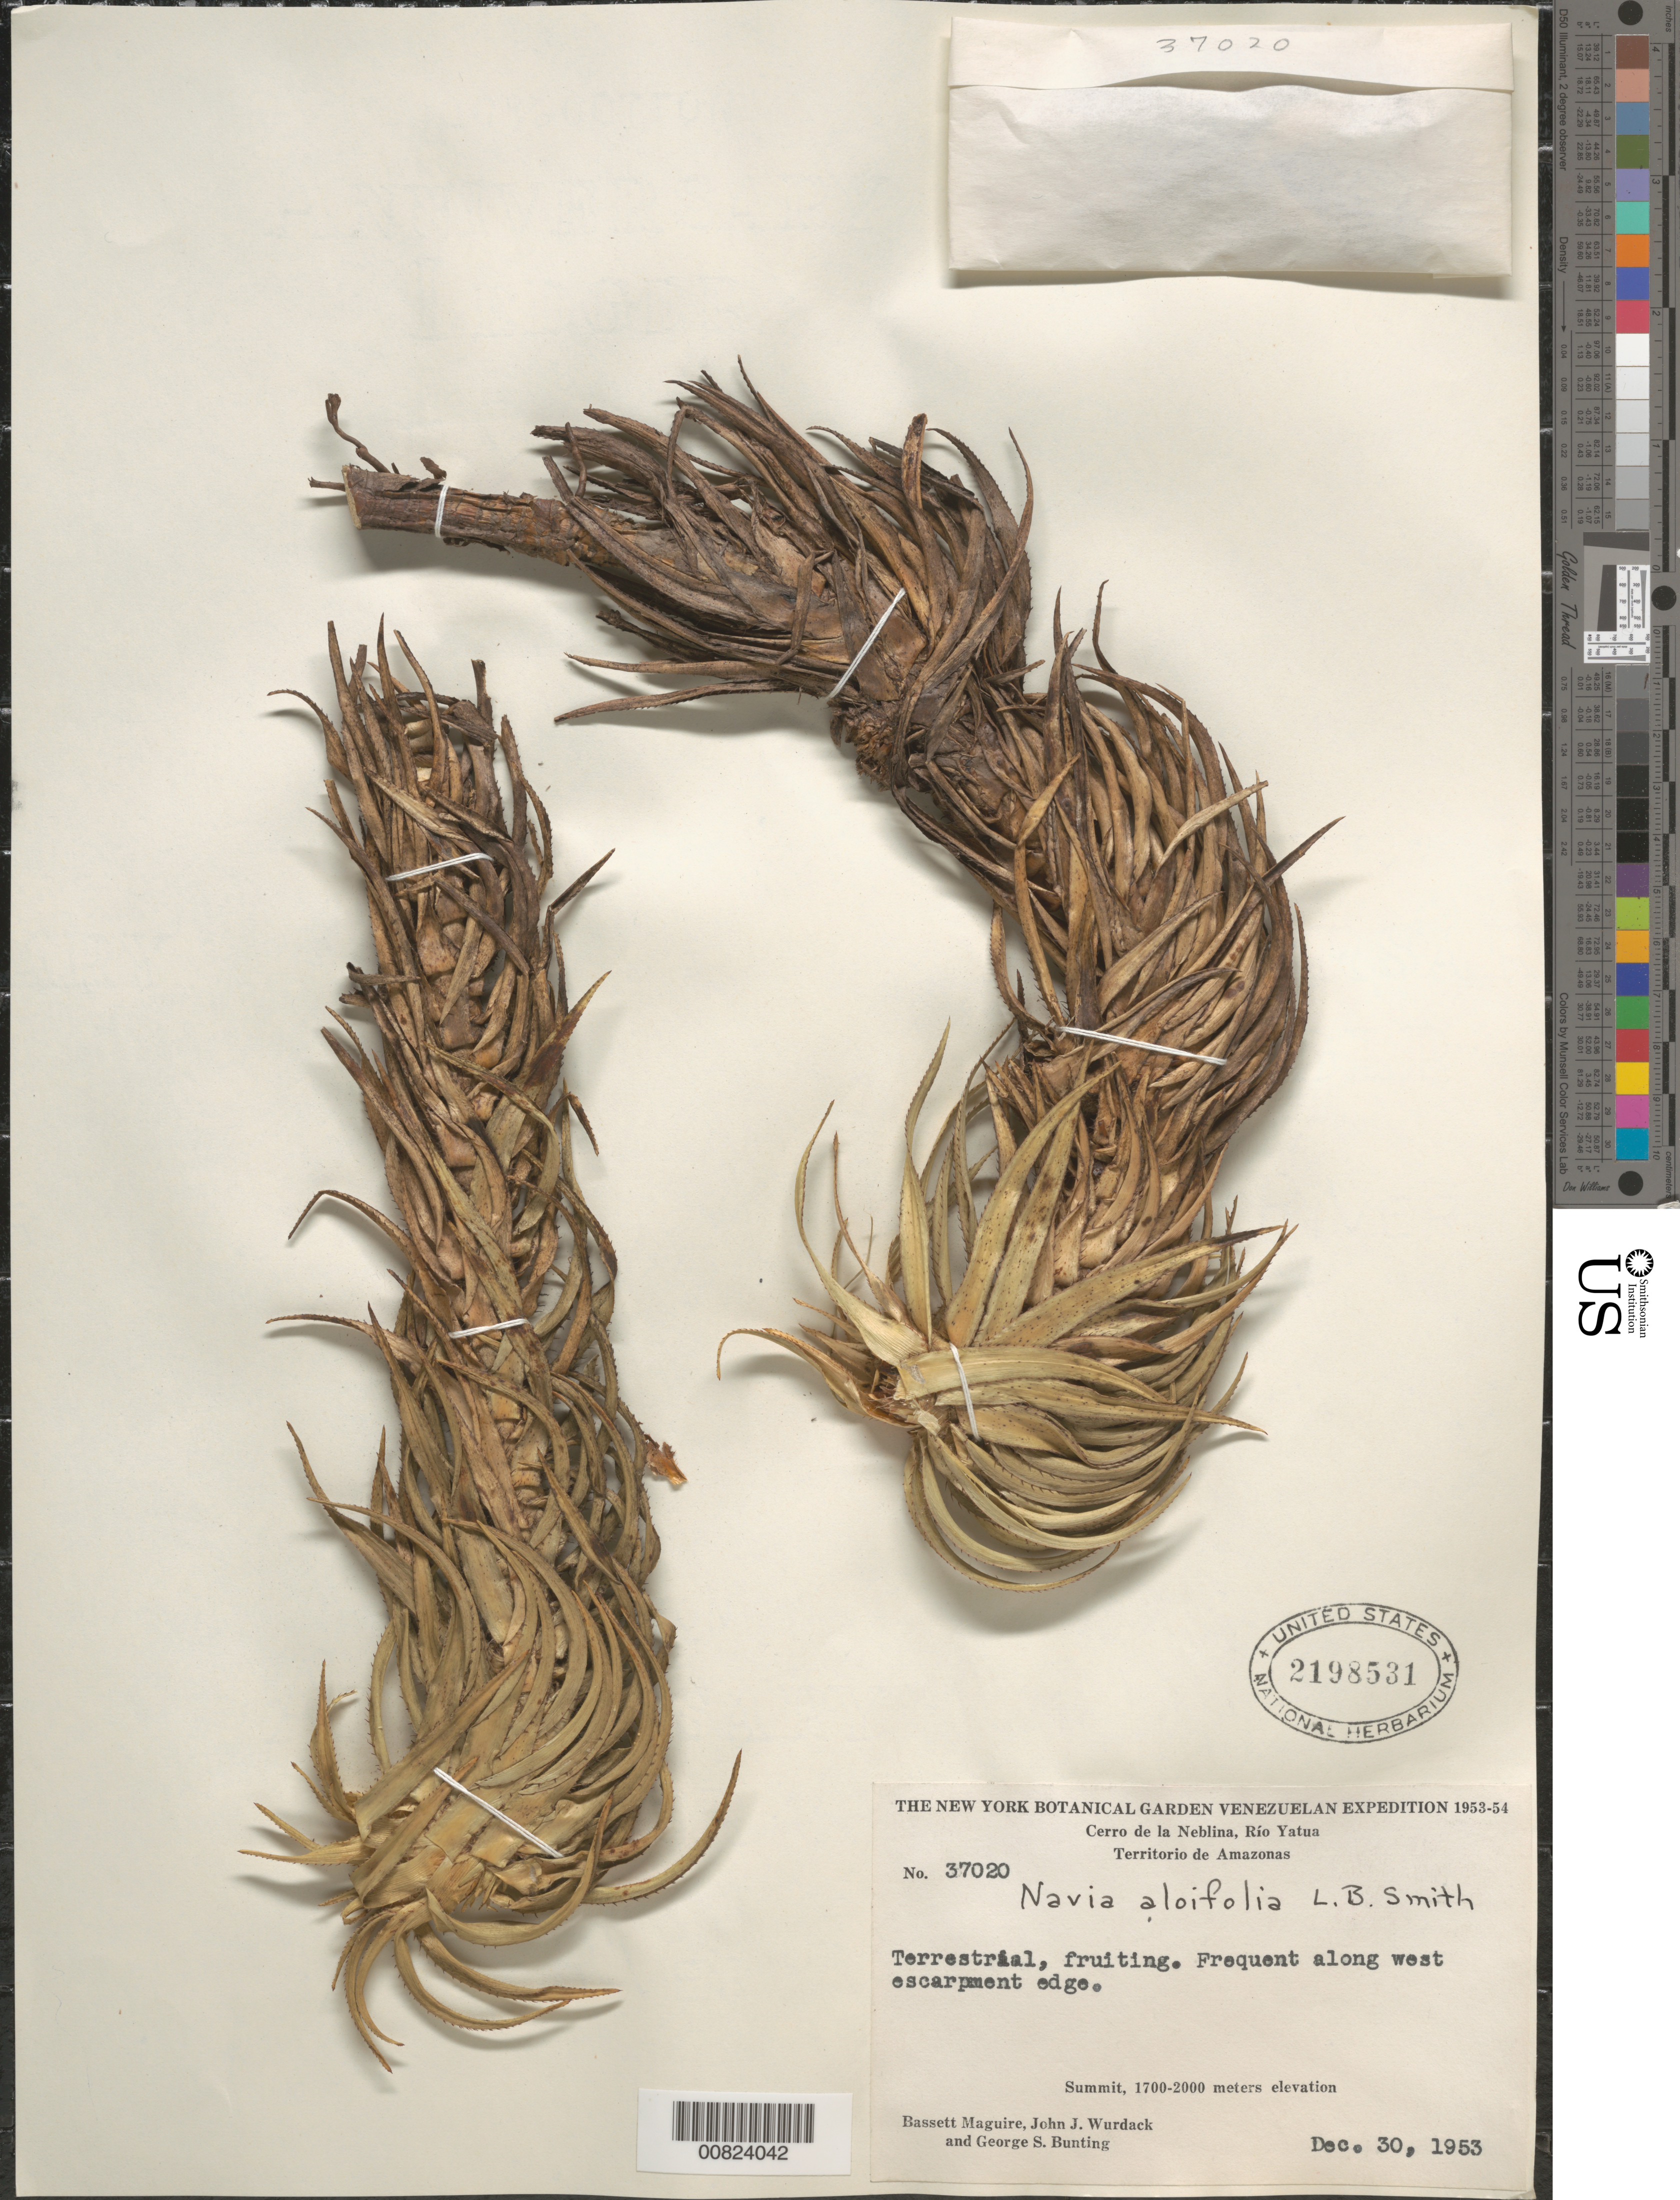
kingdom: Plantae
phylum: Tracheophyta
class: Liliopsida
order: Poales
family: Bromeliaceae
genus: Navia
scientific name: Navia aloifolia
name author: L.B. Sm.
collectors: B. Maguire, J. J. Wurdack & G. S. Bunting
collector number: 37020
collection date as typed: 30-Dec-53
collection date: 1953-12-30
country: Venezuela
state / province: Amazonas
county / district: Río Negro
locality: Cerro de la Neblina, Río Yatua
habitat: Along west escarpment edge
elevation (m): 1700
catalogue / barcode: US 2198531